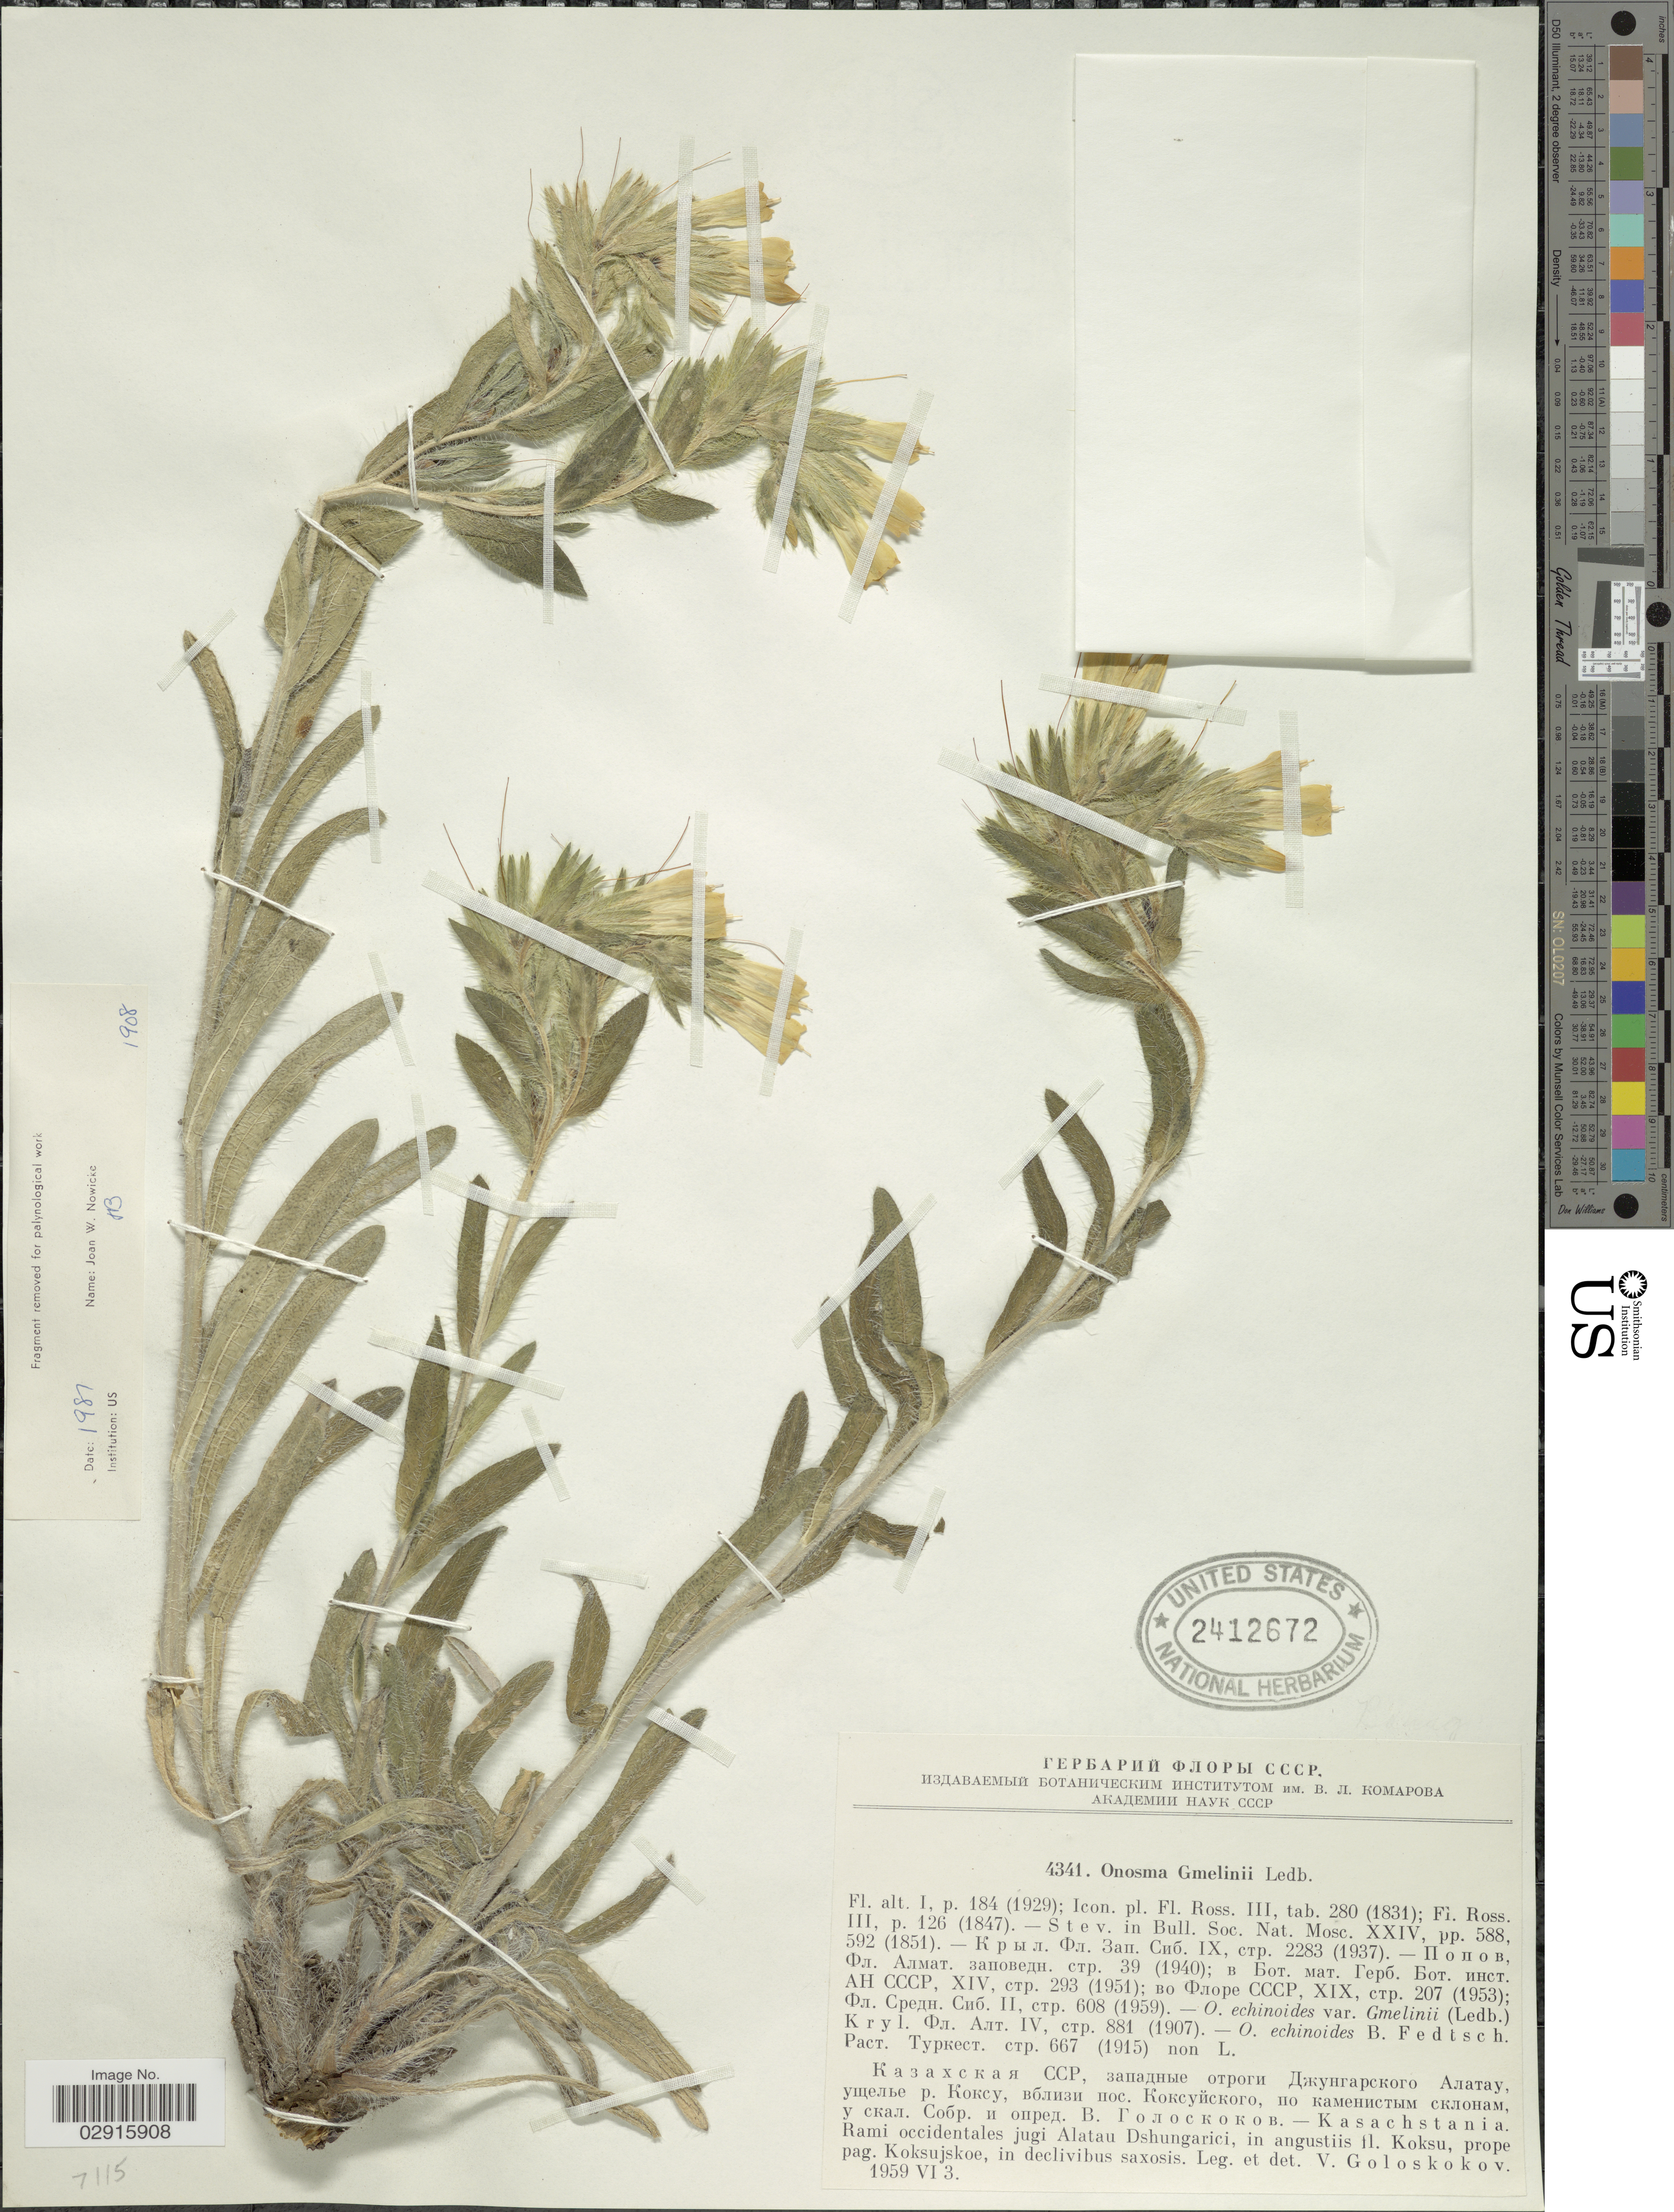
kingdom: Plantae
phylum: Tracheophyta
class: Magnoliopsida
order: Boraginales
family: Boraginaceae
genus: Onosma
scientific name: Onosma gmelinii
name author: Ledeb.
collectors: V. P. Goloskokov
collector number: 4341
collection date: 1959-06-03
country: Kazakhstan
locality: Kasachstania, Rami occidentales jugi Alatau Dshungarici, in angustiis fl. Koksu, prope pag. Koksujskoe, in declivibus saxosis.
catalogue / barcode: US 2412672